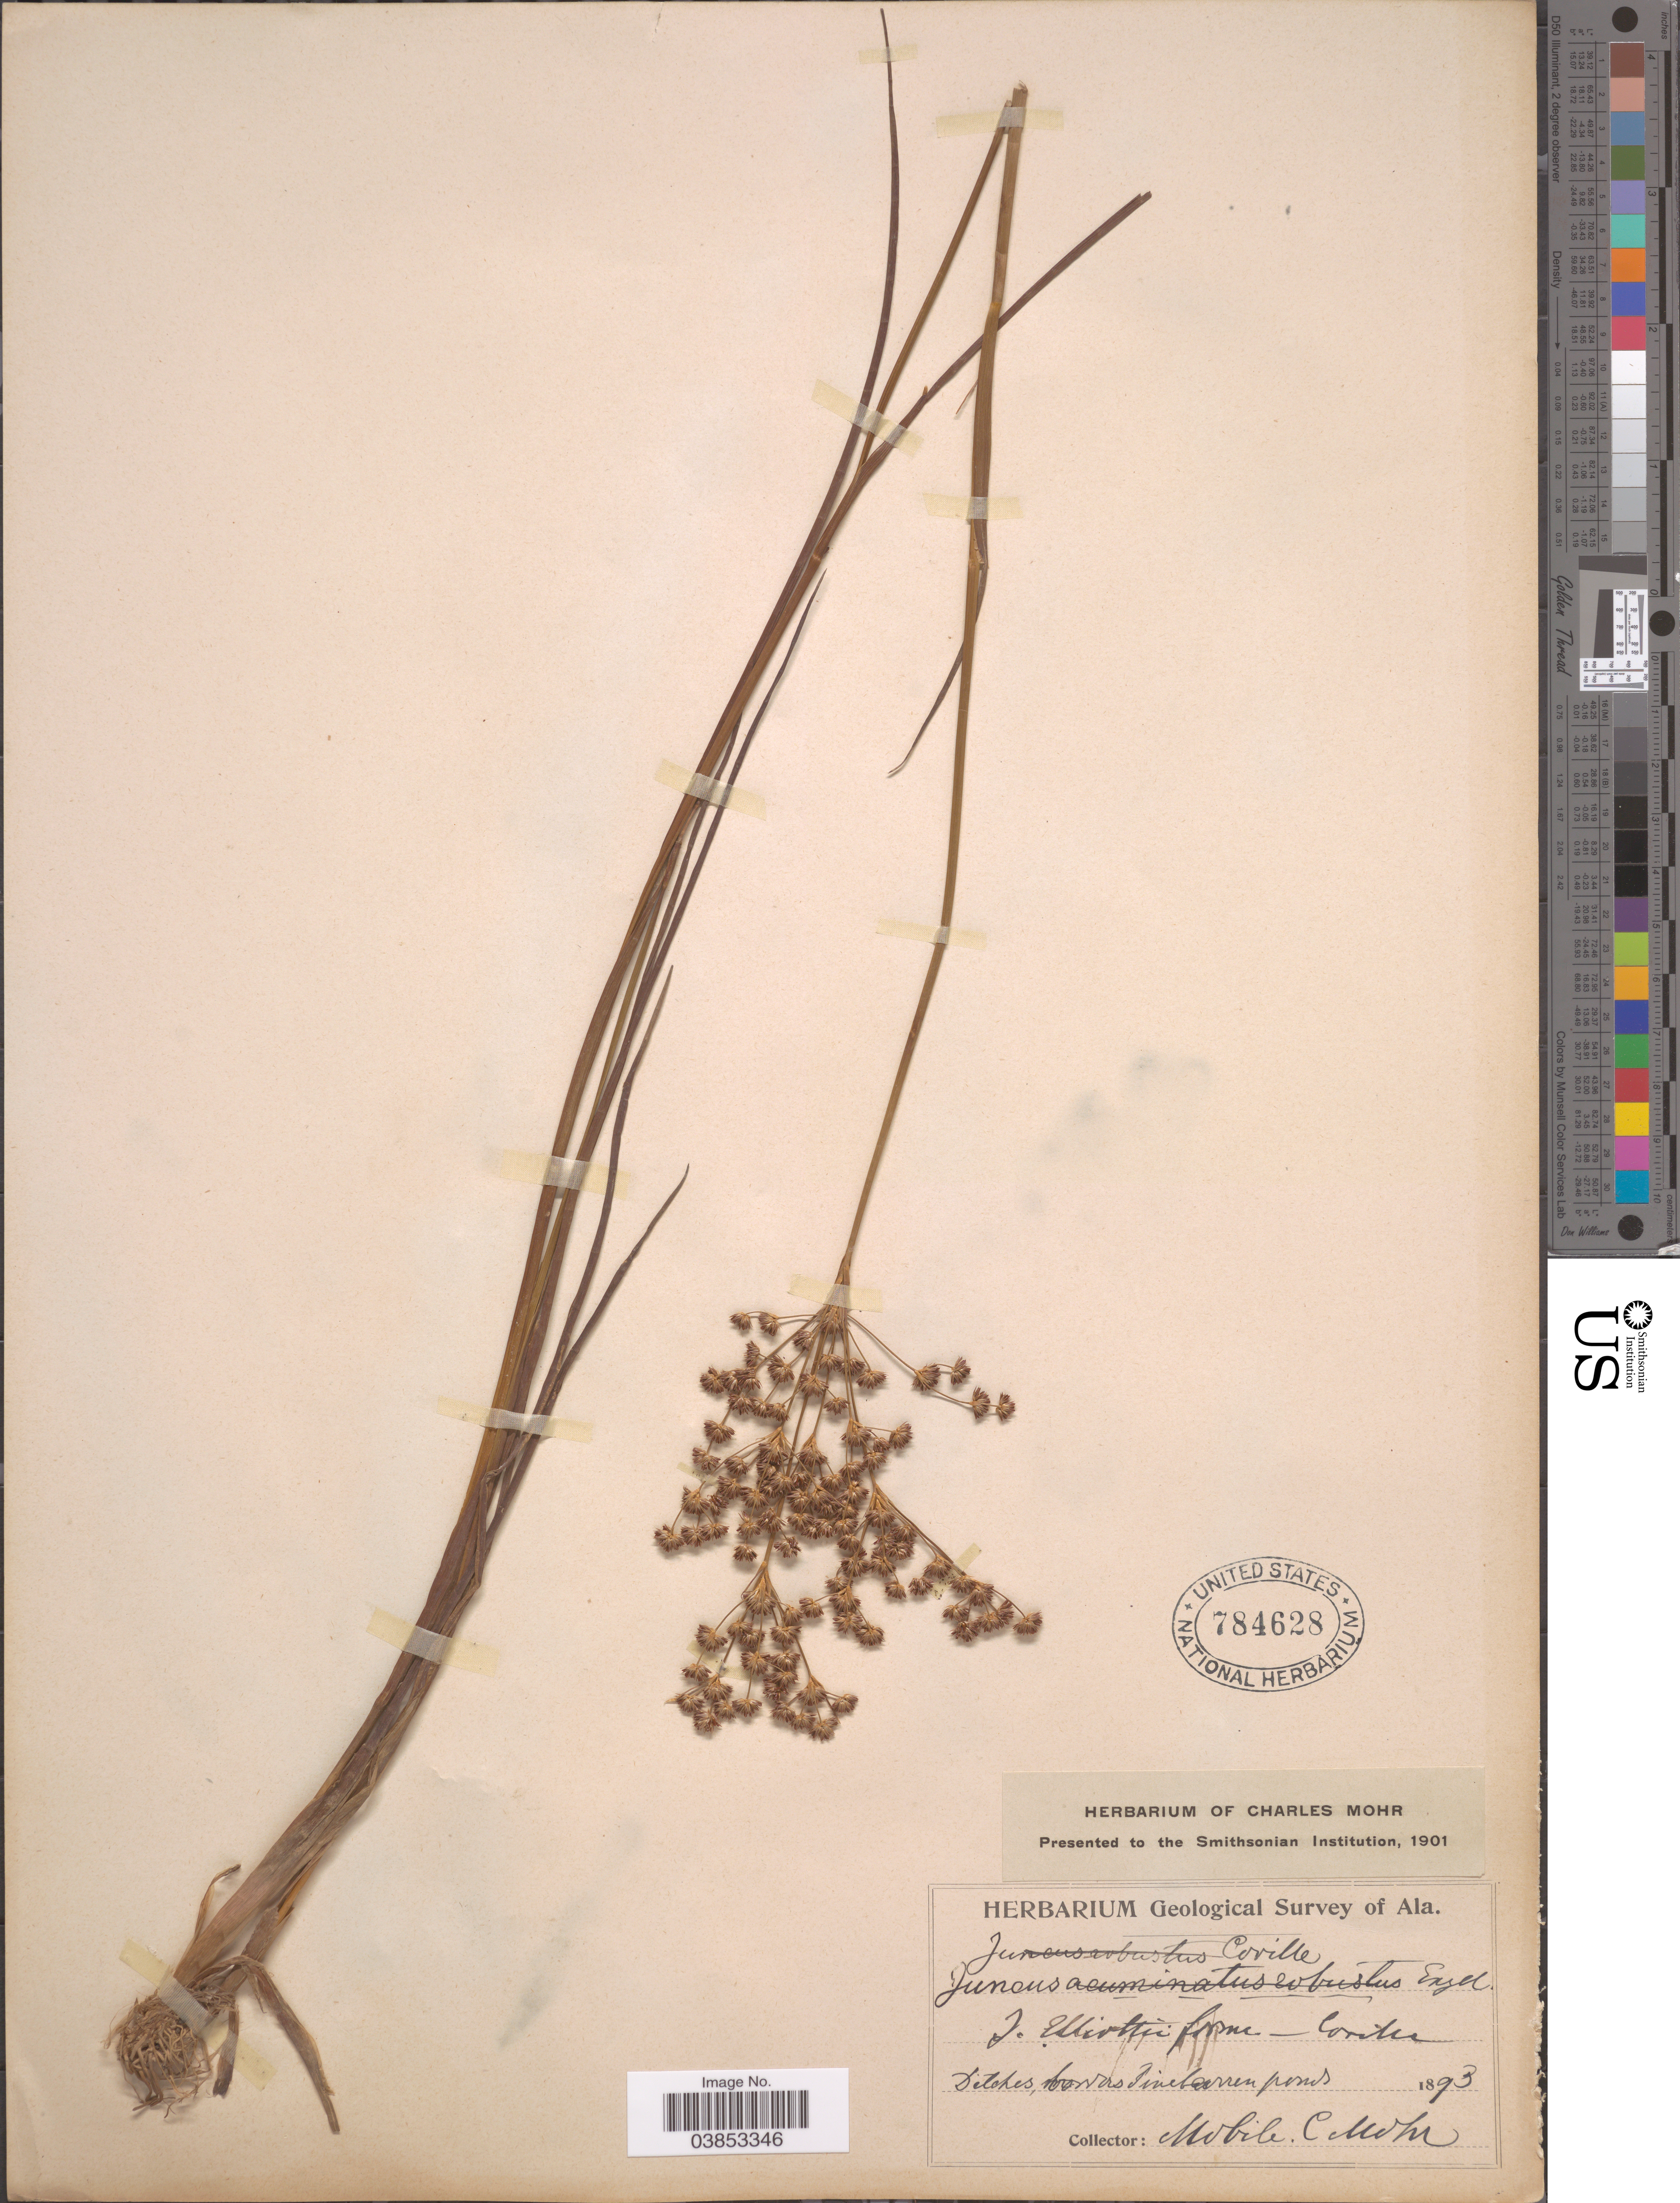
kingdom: Plantae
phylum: Tracheophyta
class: Liliopsida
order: Poales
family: Juncaceae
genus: Juncus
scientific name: Juncus elliottii var. polyanthemus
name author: C. Mohr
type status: Possible Type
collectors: C. T. Mohr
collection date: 1893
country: United States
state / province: Alabama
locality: Mobile.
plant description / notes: Probably original material and possible (holo?) type of Juncus elliottii var. polyanthemus C. Mohr; not annotated with that name by him, but as "J. Elliottii forma ___ Coville" and other label data match protologue (locality & "Herb. Geol. Surv.")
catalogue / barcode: US 784628